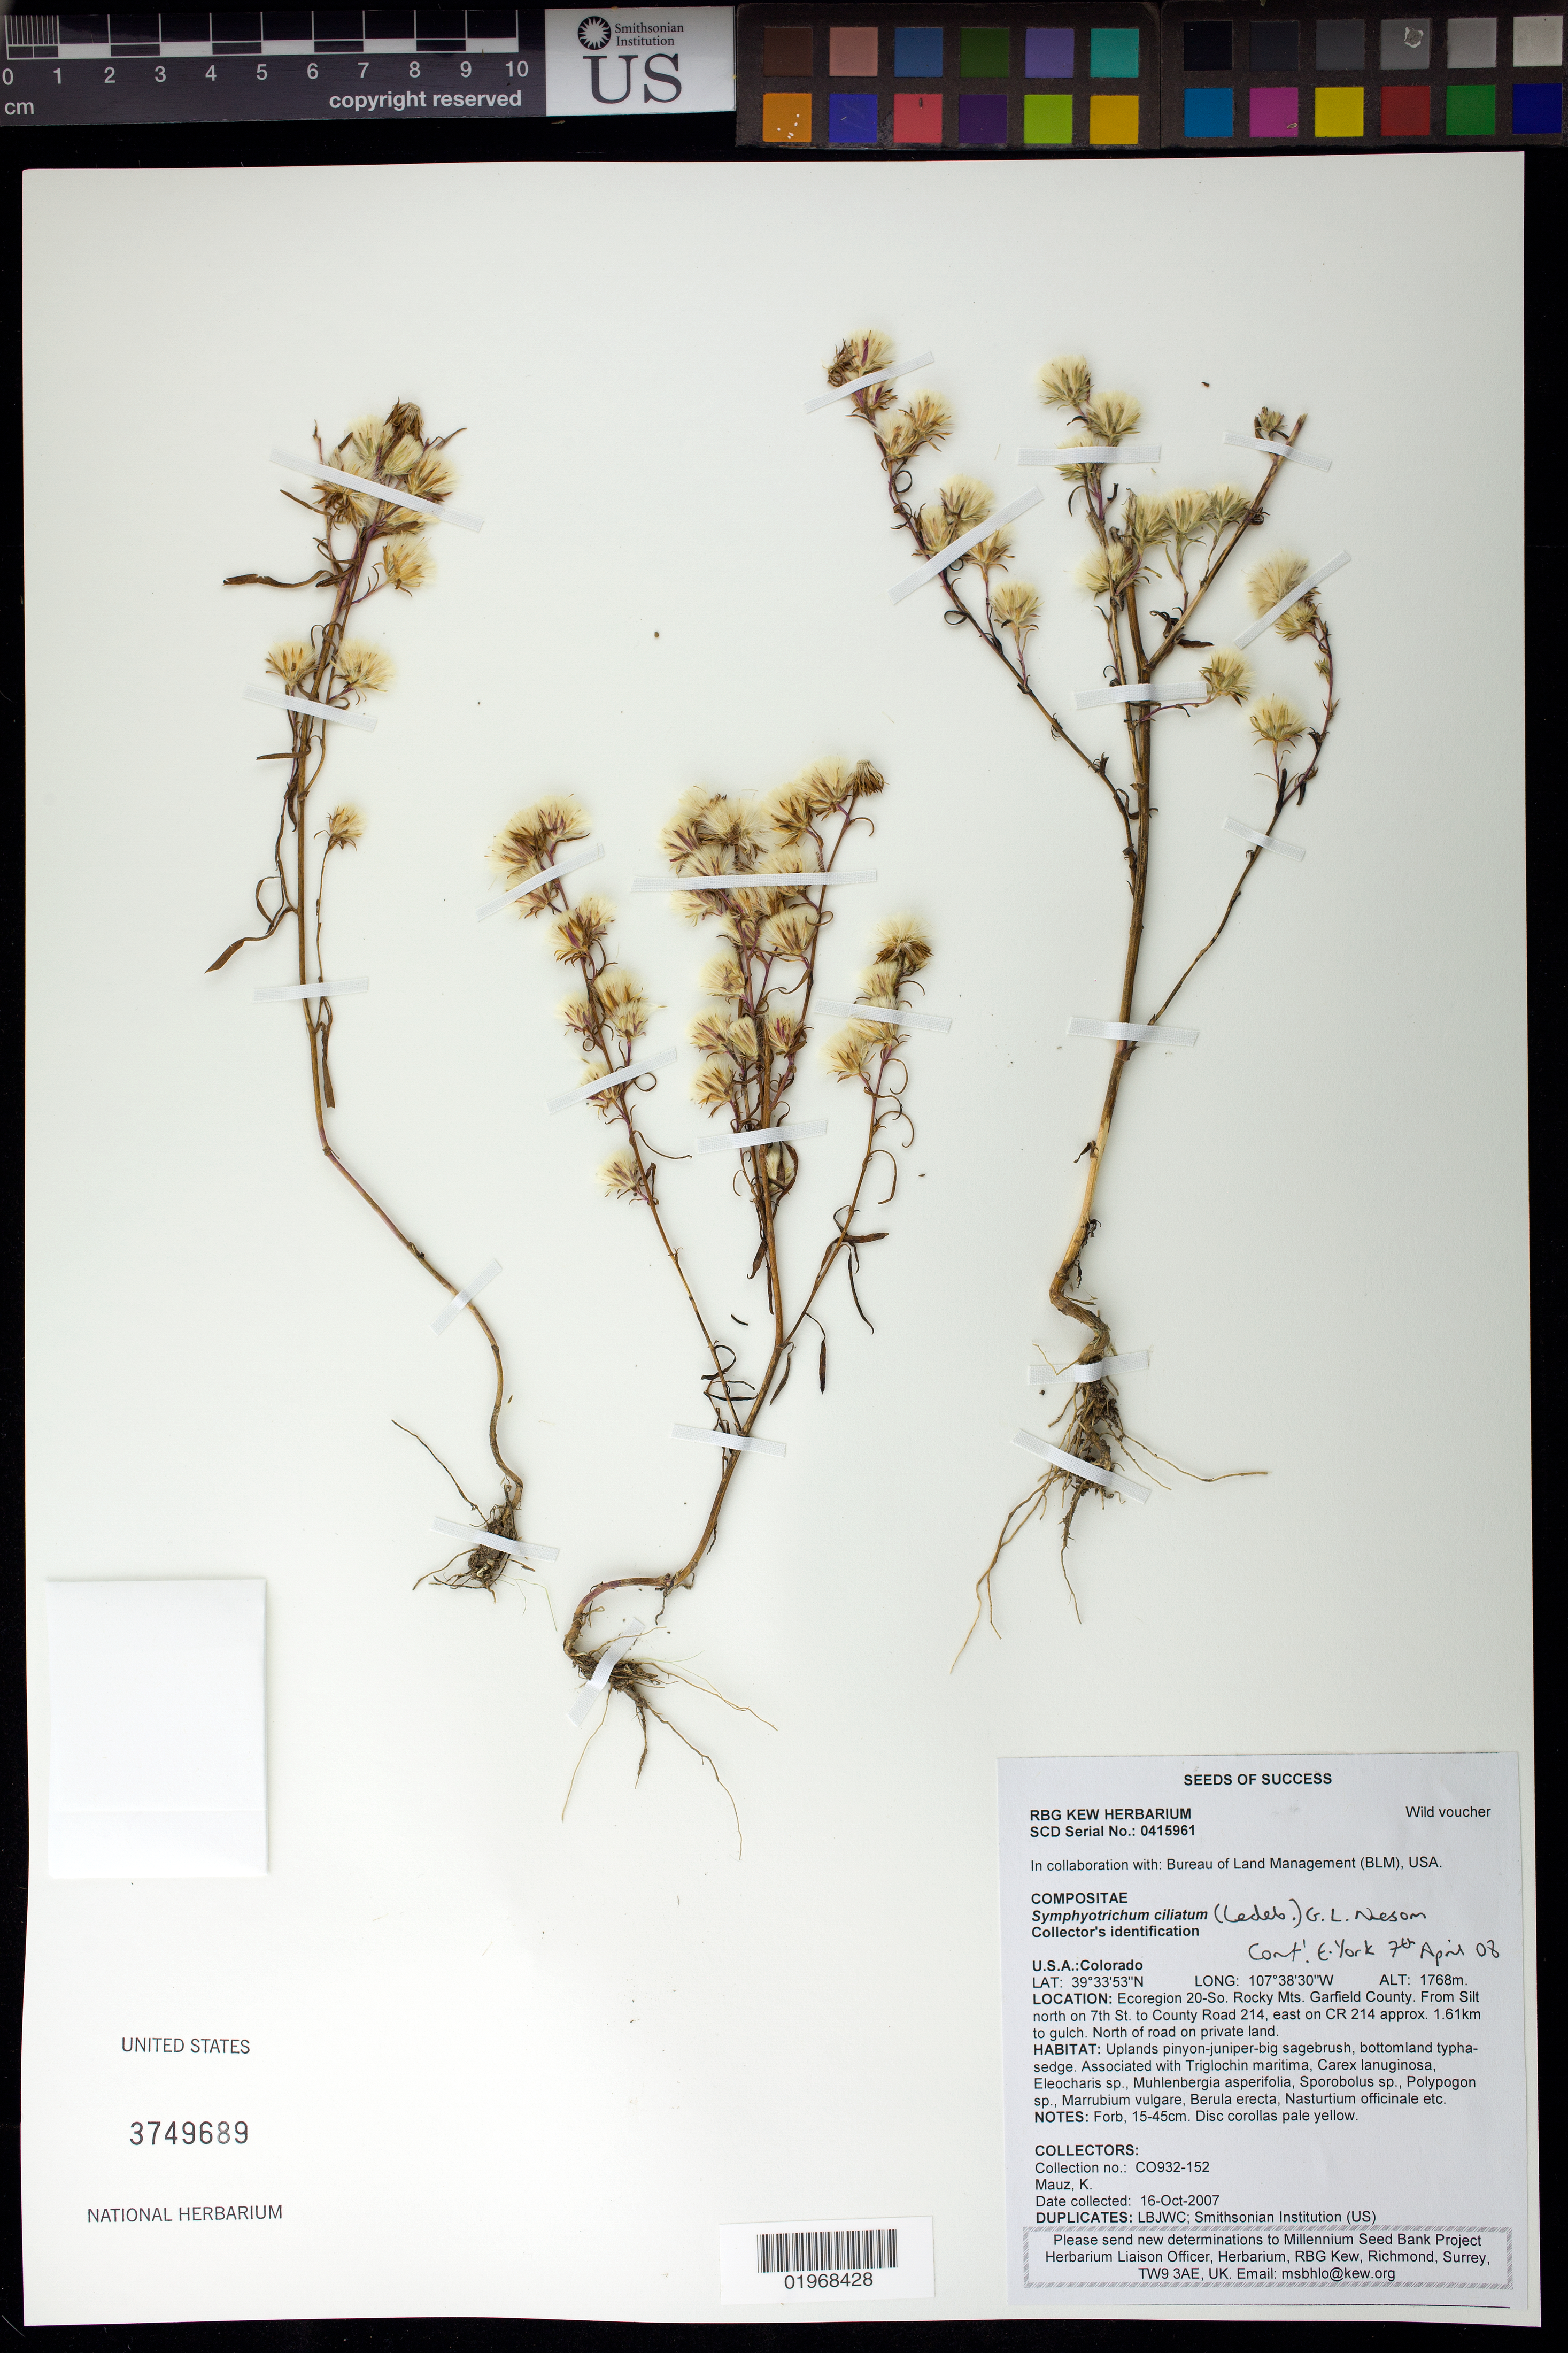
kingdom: Plantae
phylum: Tracheophyta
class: Magnoliopsida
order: Asterales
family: Asteraceae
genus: Symphyotrichum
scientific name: Symphyotrichum ciliatum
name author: (Ledeb.) G.L. Nesom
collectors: K. Mauz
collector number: CO932-152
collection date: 2007-10-16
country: United States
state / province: Colorado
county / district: Garfield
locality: Rocky Mts, east on CR214 approx. 1.61 km to gulch, on private land.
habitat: Uplands pinyon-juniper big sagebrush, bottomland typhasedge. With Carex langulosa, Eleocharis sp., Berula erecta, ect.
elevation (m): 1768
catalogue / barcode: US 3749689